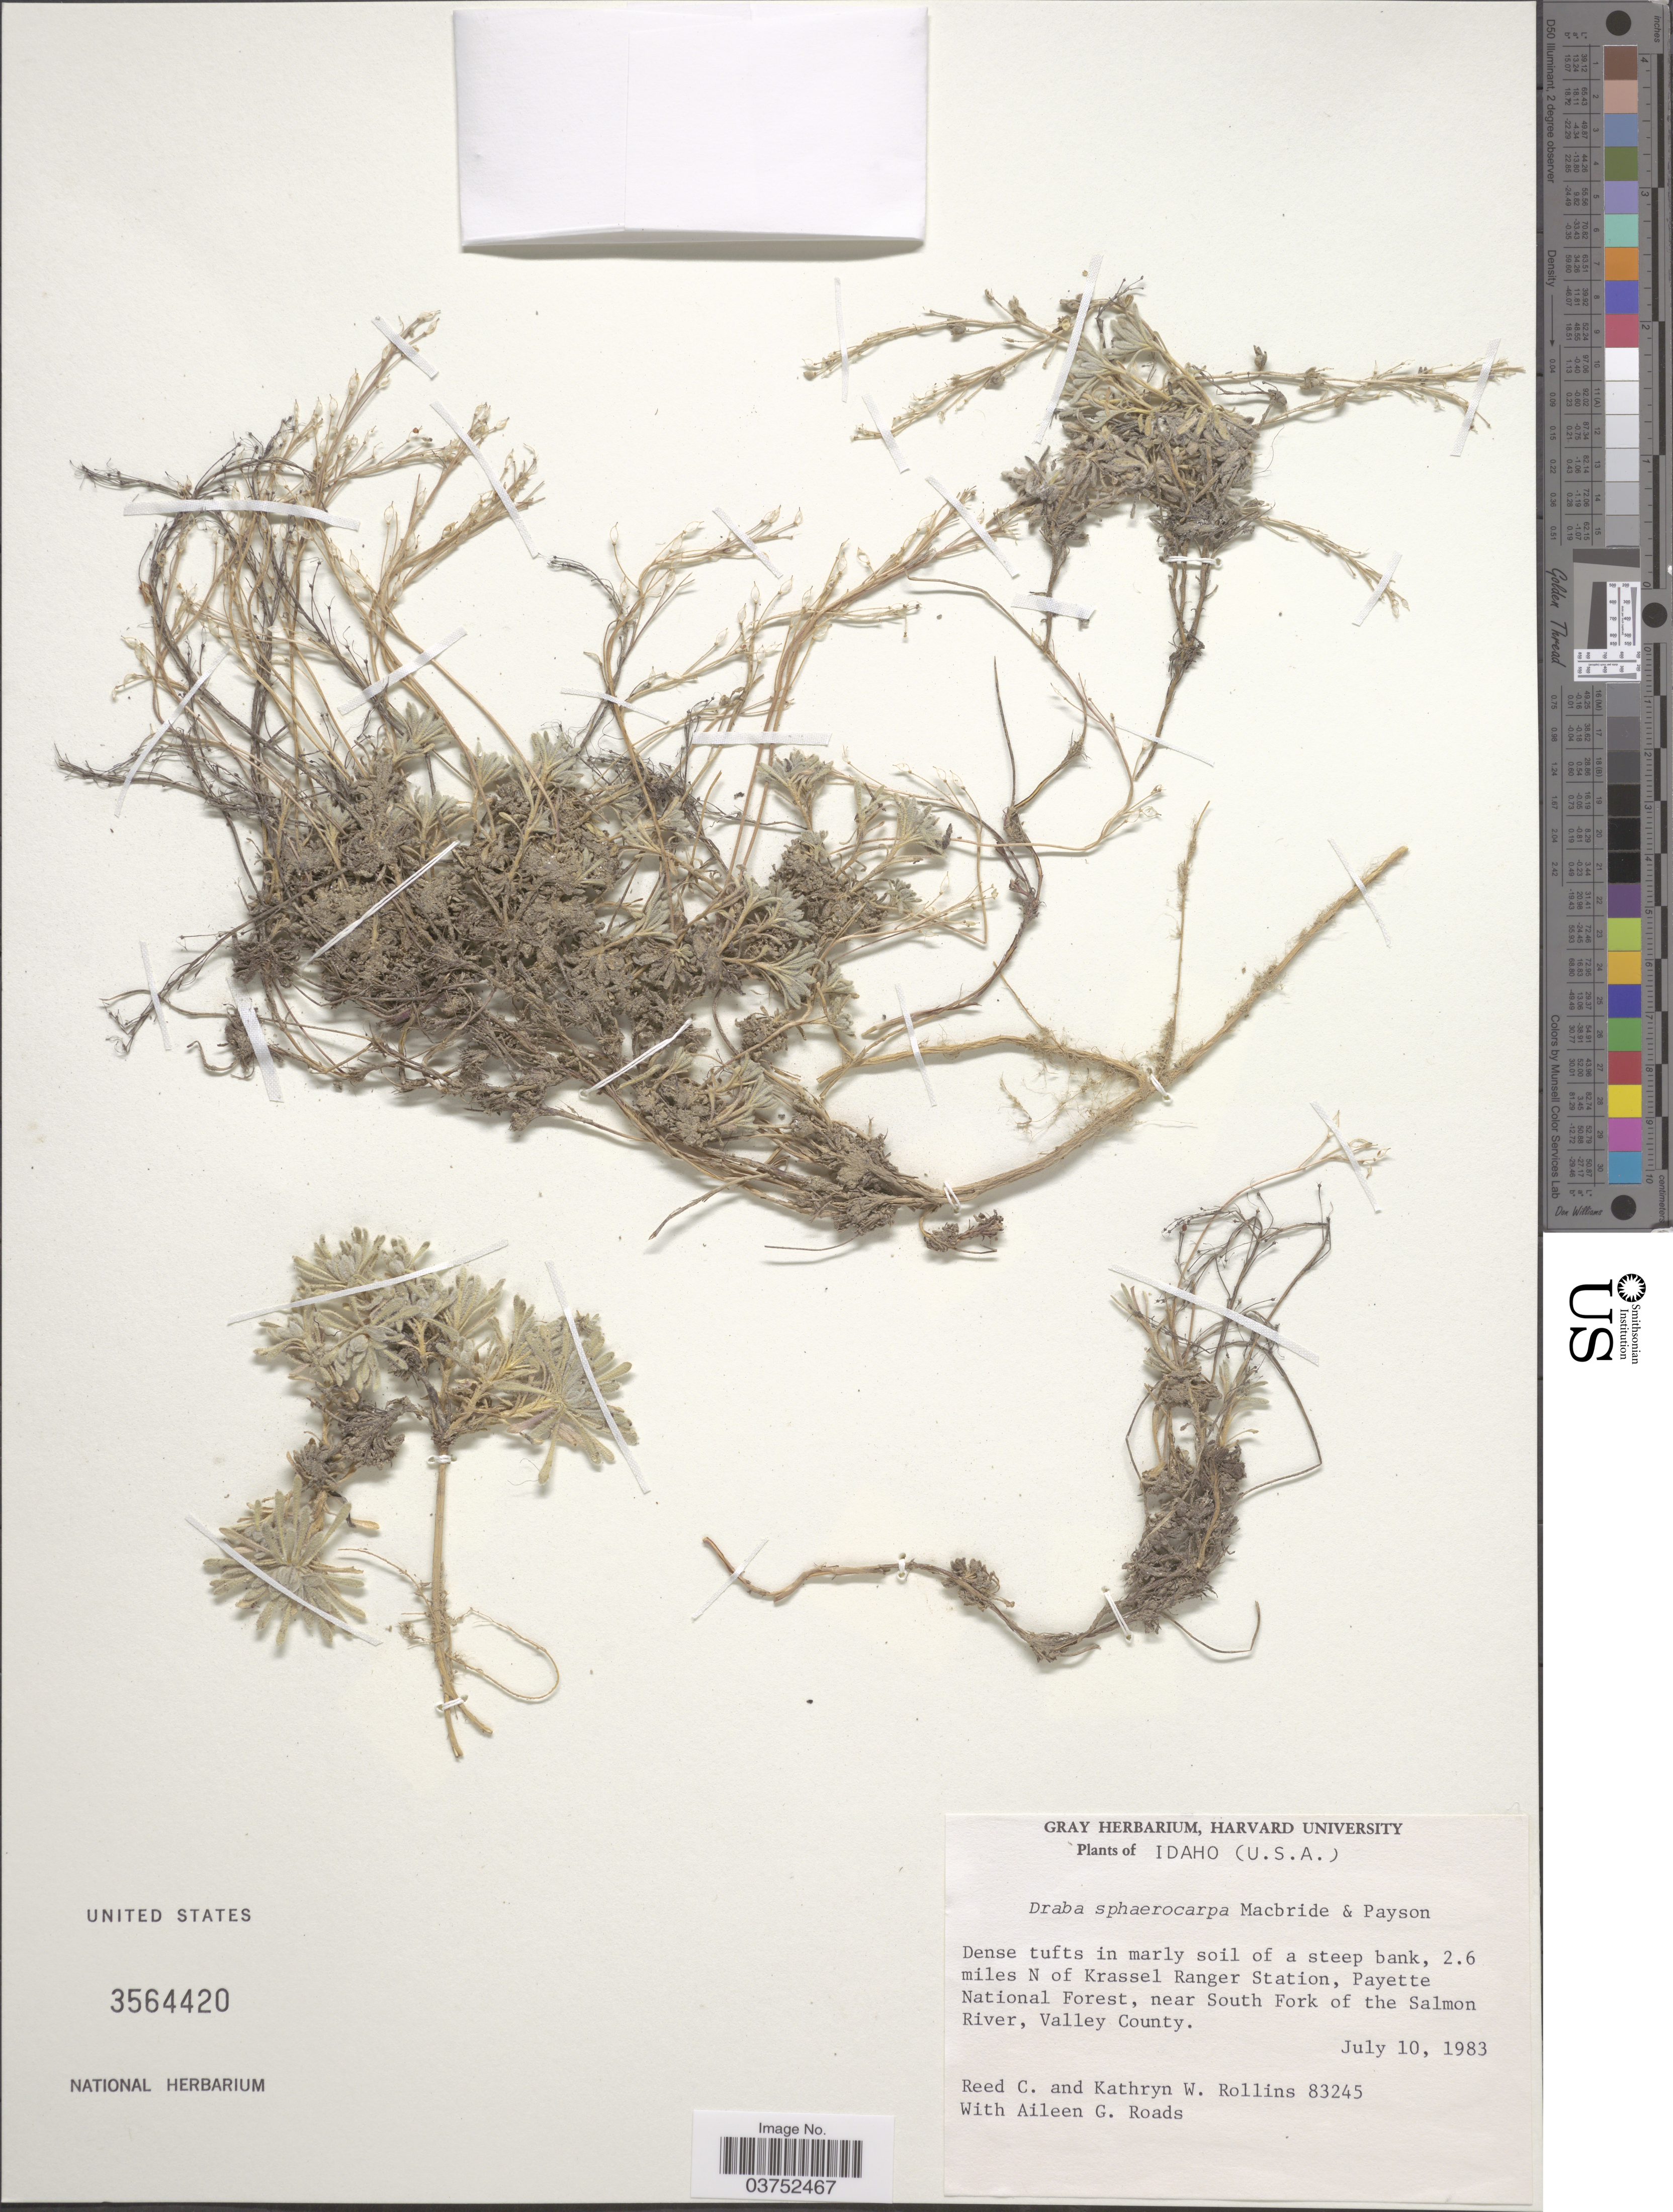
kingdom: Plantae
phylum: Tracheophyta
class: Magnoliopsida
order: Brassicales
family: Brassicaceae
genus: Draba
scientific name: Draba sphaerocarpa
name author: J.F. Macbr. & Payson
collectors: R. C. Rollins, K. W. Rollins & A. Roads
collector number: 83245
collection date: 1983-07-10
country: United States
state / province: Idaho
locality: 2.6 miles N of Krassel Ranger Station, Payette National Forest, near South Fork of the Salmon River, Valley County.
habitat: dense tufts in marly soil of a steep bank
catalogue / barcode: US 3564420